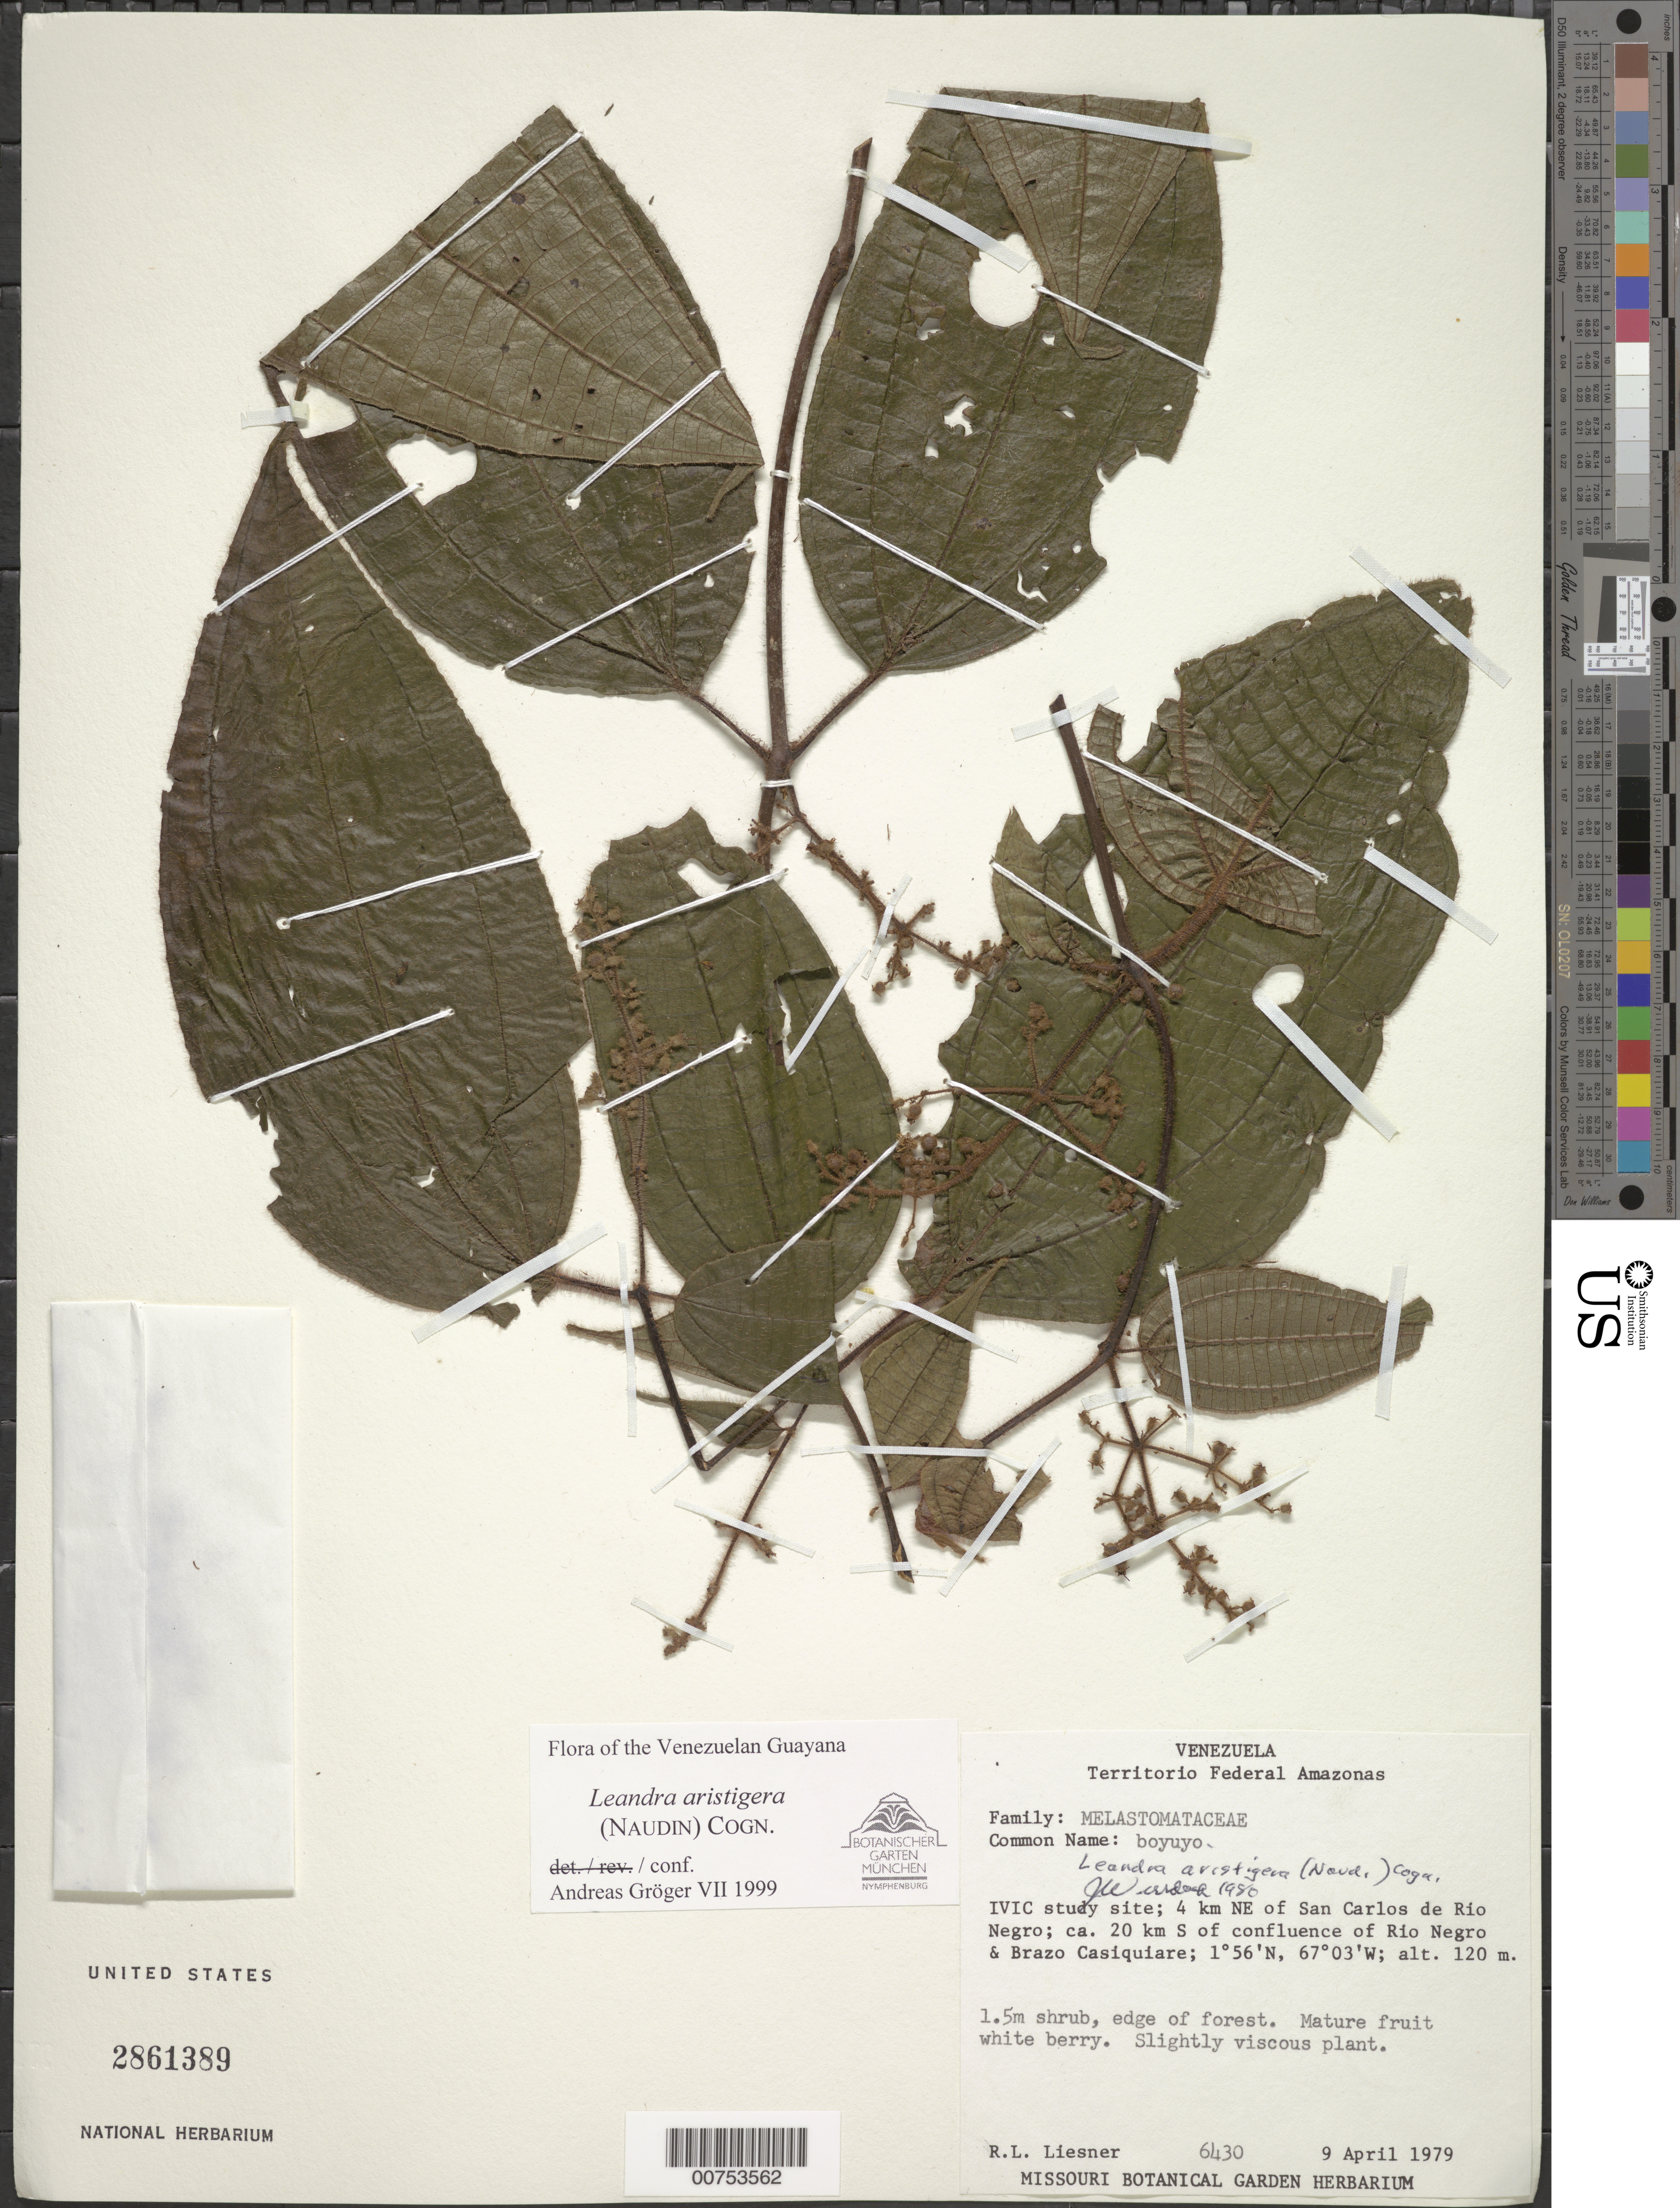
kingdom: Plantae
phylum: Tracheophyta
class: Magnoliopsida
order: Myrtales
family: Melastomataceae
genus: Leandra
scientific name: Leandra aristigera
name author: (Naudin) Cogn.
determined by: Gröger, A.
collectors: R. L. Liesner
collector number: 6430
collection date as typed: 9-Apr-79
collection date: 1979-04-09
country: Venezuela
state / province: Amazonas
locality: San Carlos de Río Negro, 7 km NE of; about 20 km S of confluence of Río Negro and Brazo Casiquiare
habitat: Edge of forest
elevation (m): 120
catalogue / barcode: US 2861389